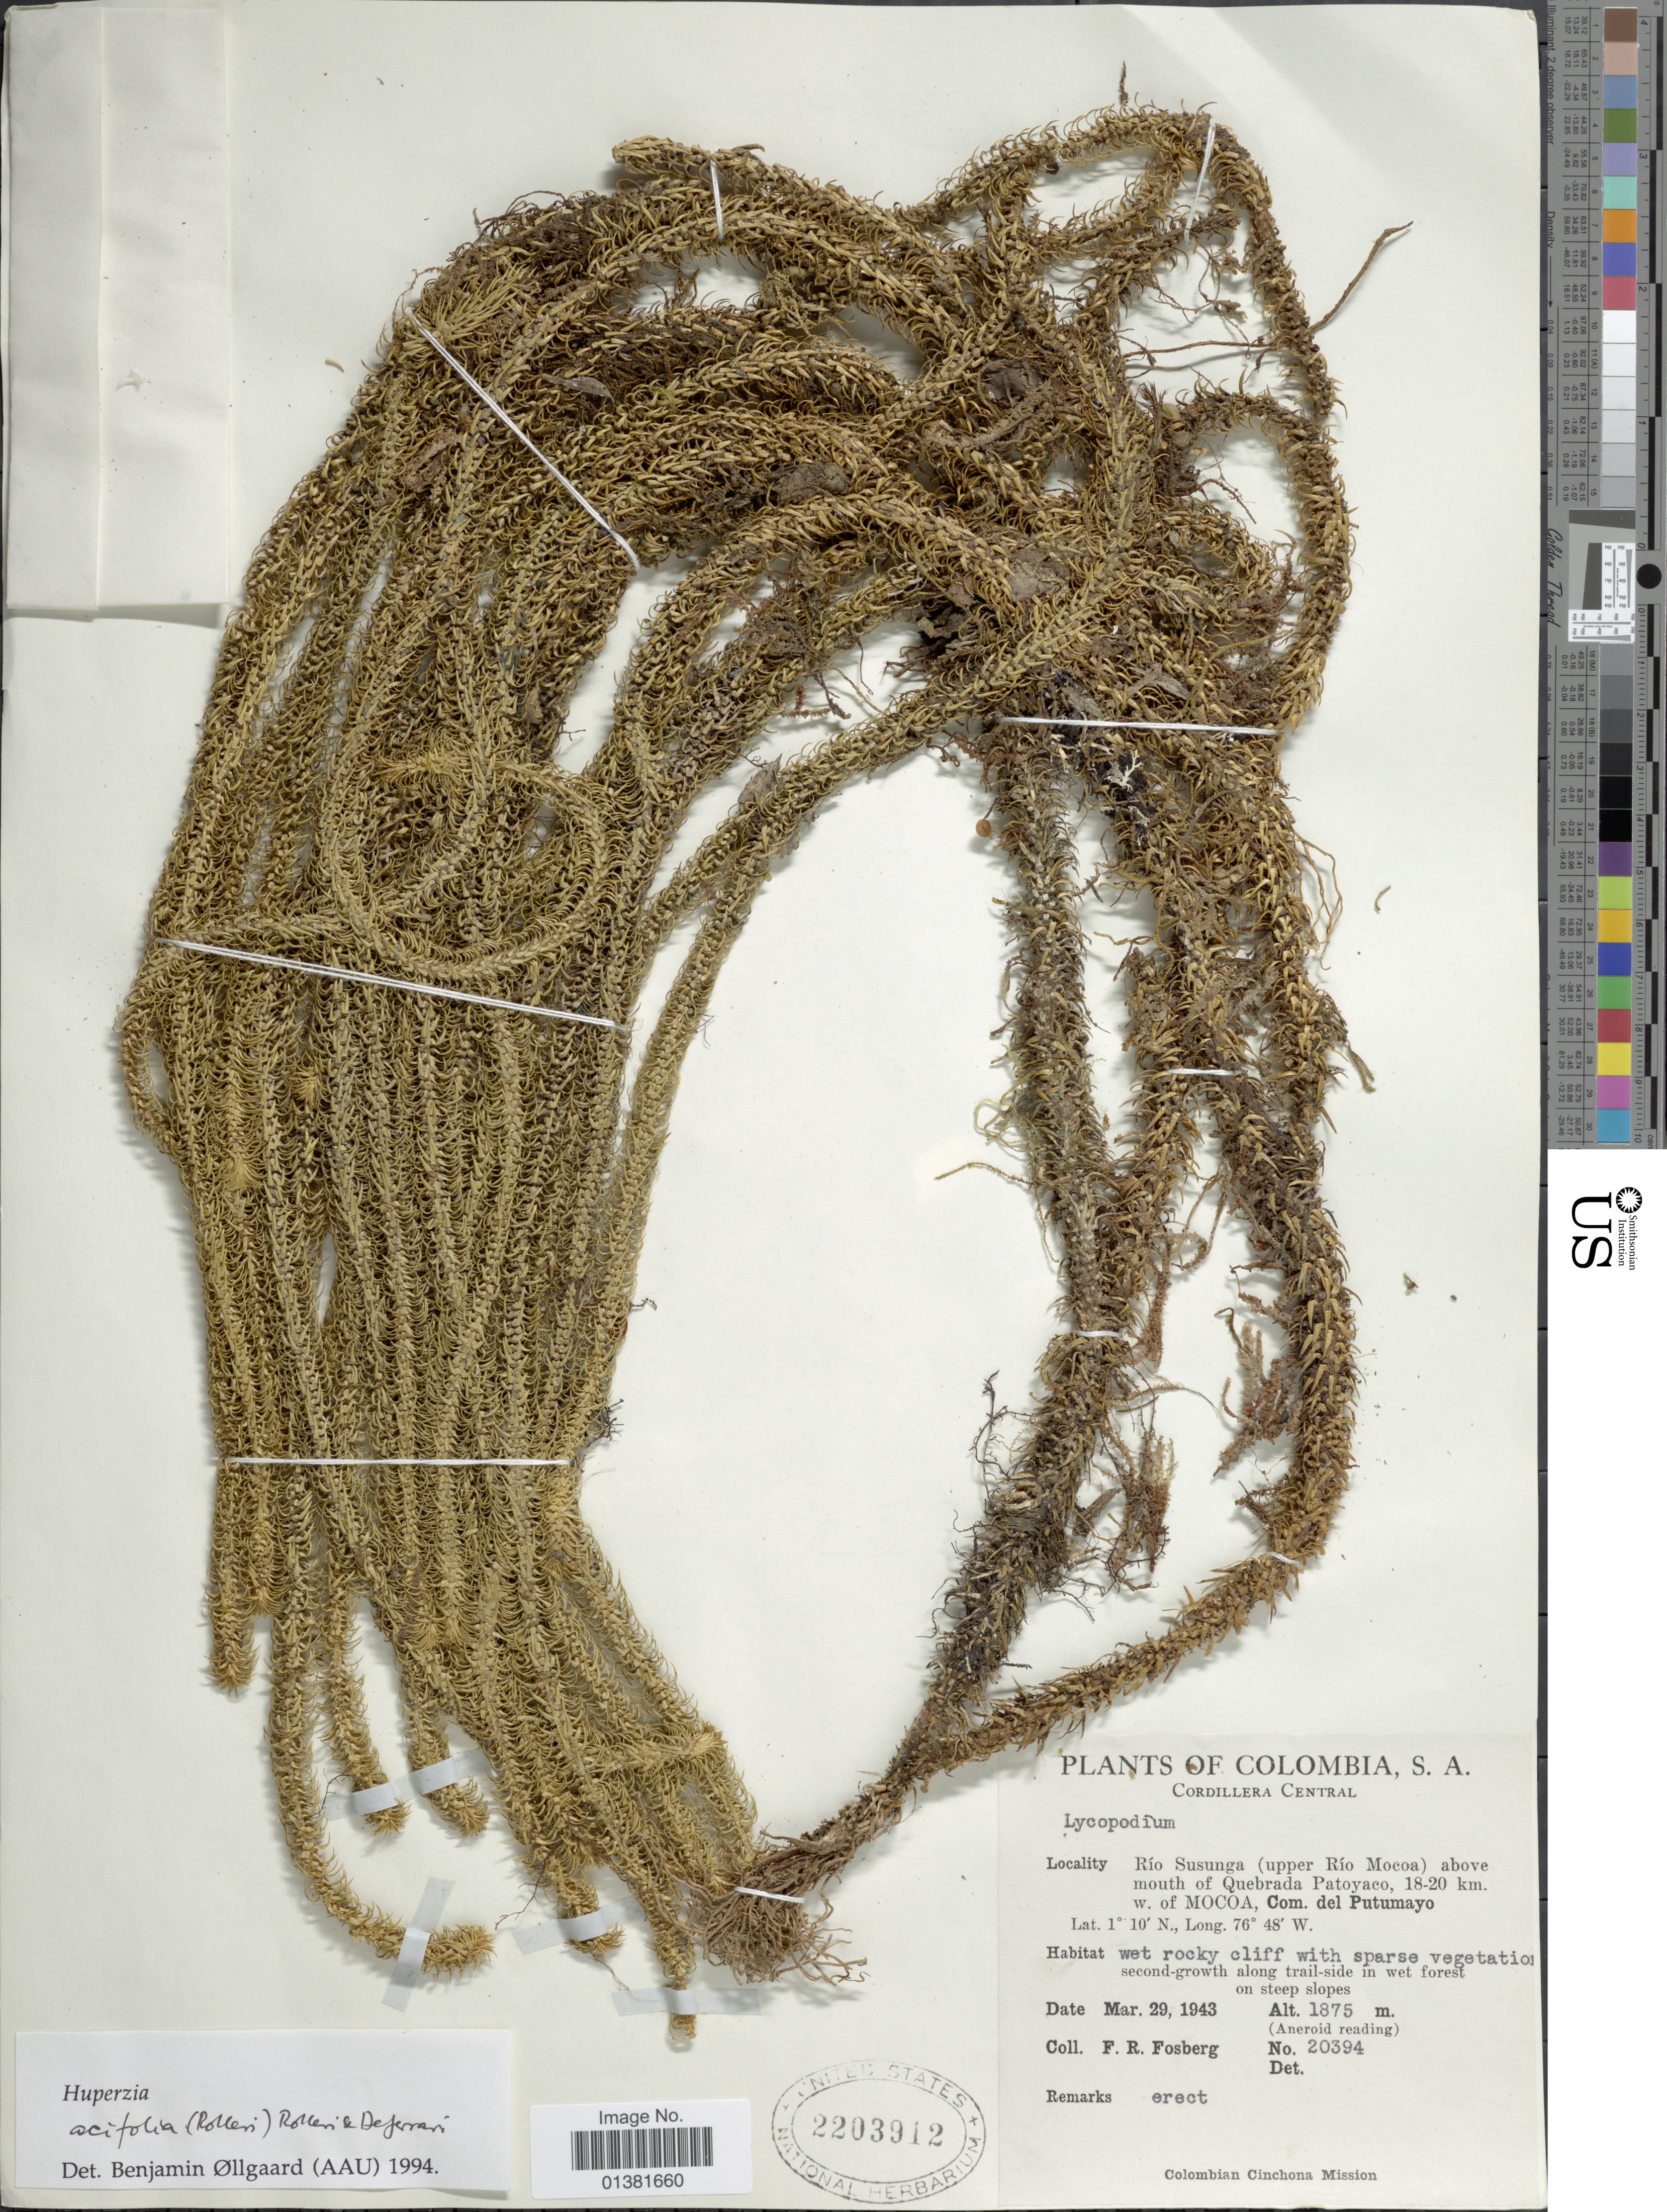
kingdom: Plantae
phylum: Tracheophyta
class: Lycopodiopsida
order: Lycopodiales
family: Lycopodiaceae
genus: Phlegmariurus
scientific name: Phlegmariurus acifolius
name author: (Rolleri) B. Øllg.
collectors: F. R. Fosberg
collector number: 20394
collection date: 1943-03-29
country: Colombia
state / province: Putumayo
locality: Cordillera Oriental, Río Susunga (upper Río Mocoa) above mouth of Quebrada Patoyaco, 18-20 km. w. of Mocoa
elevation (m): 1875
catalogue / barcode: US 2203912